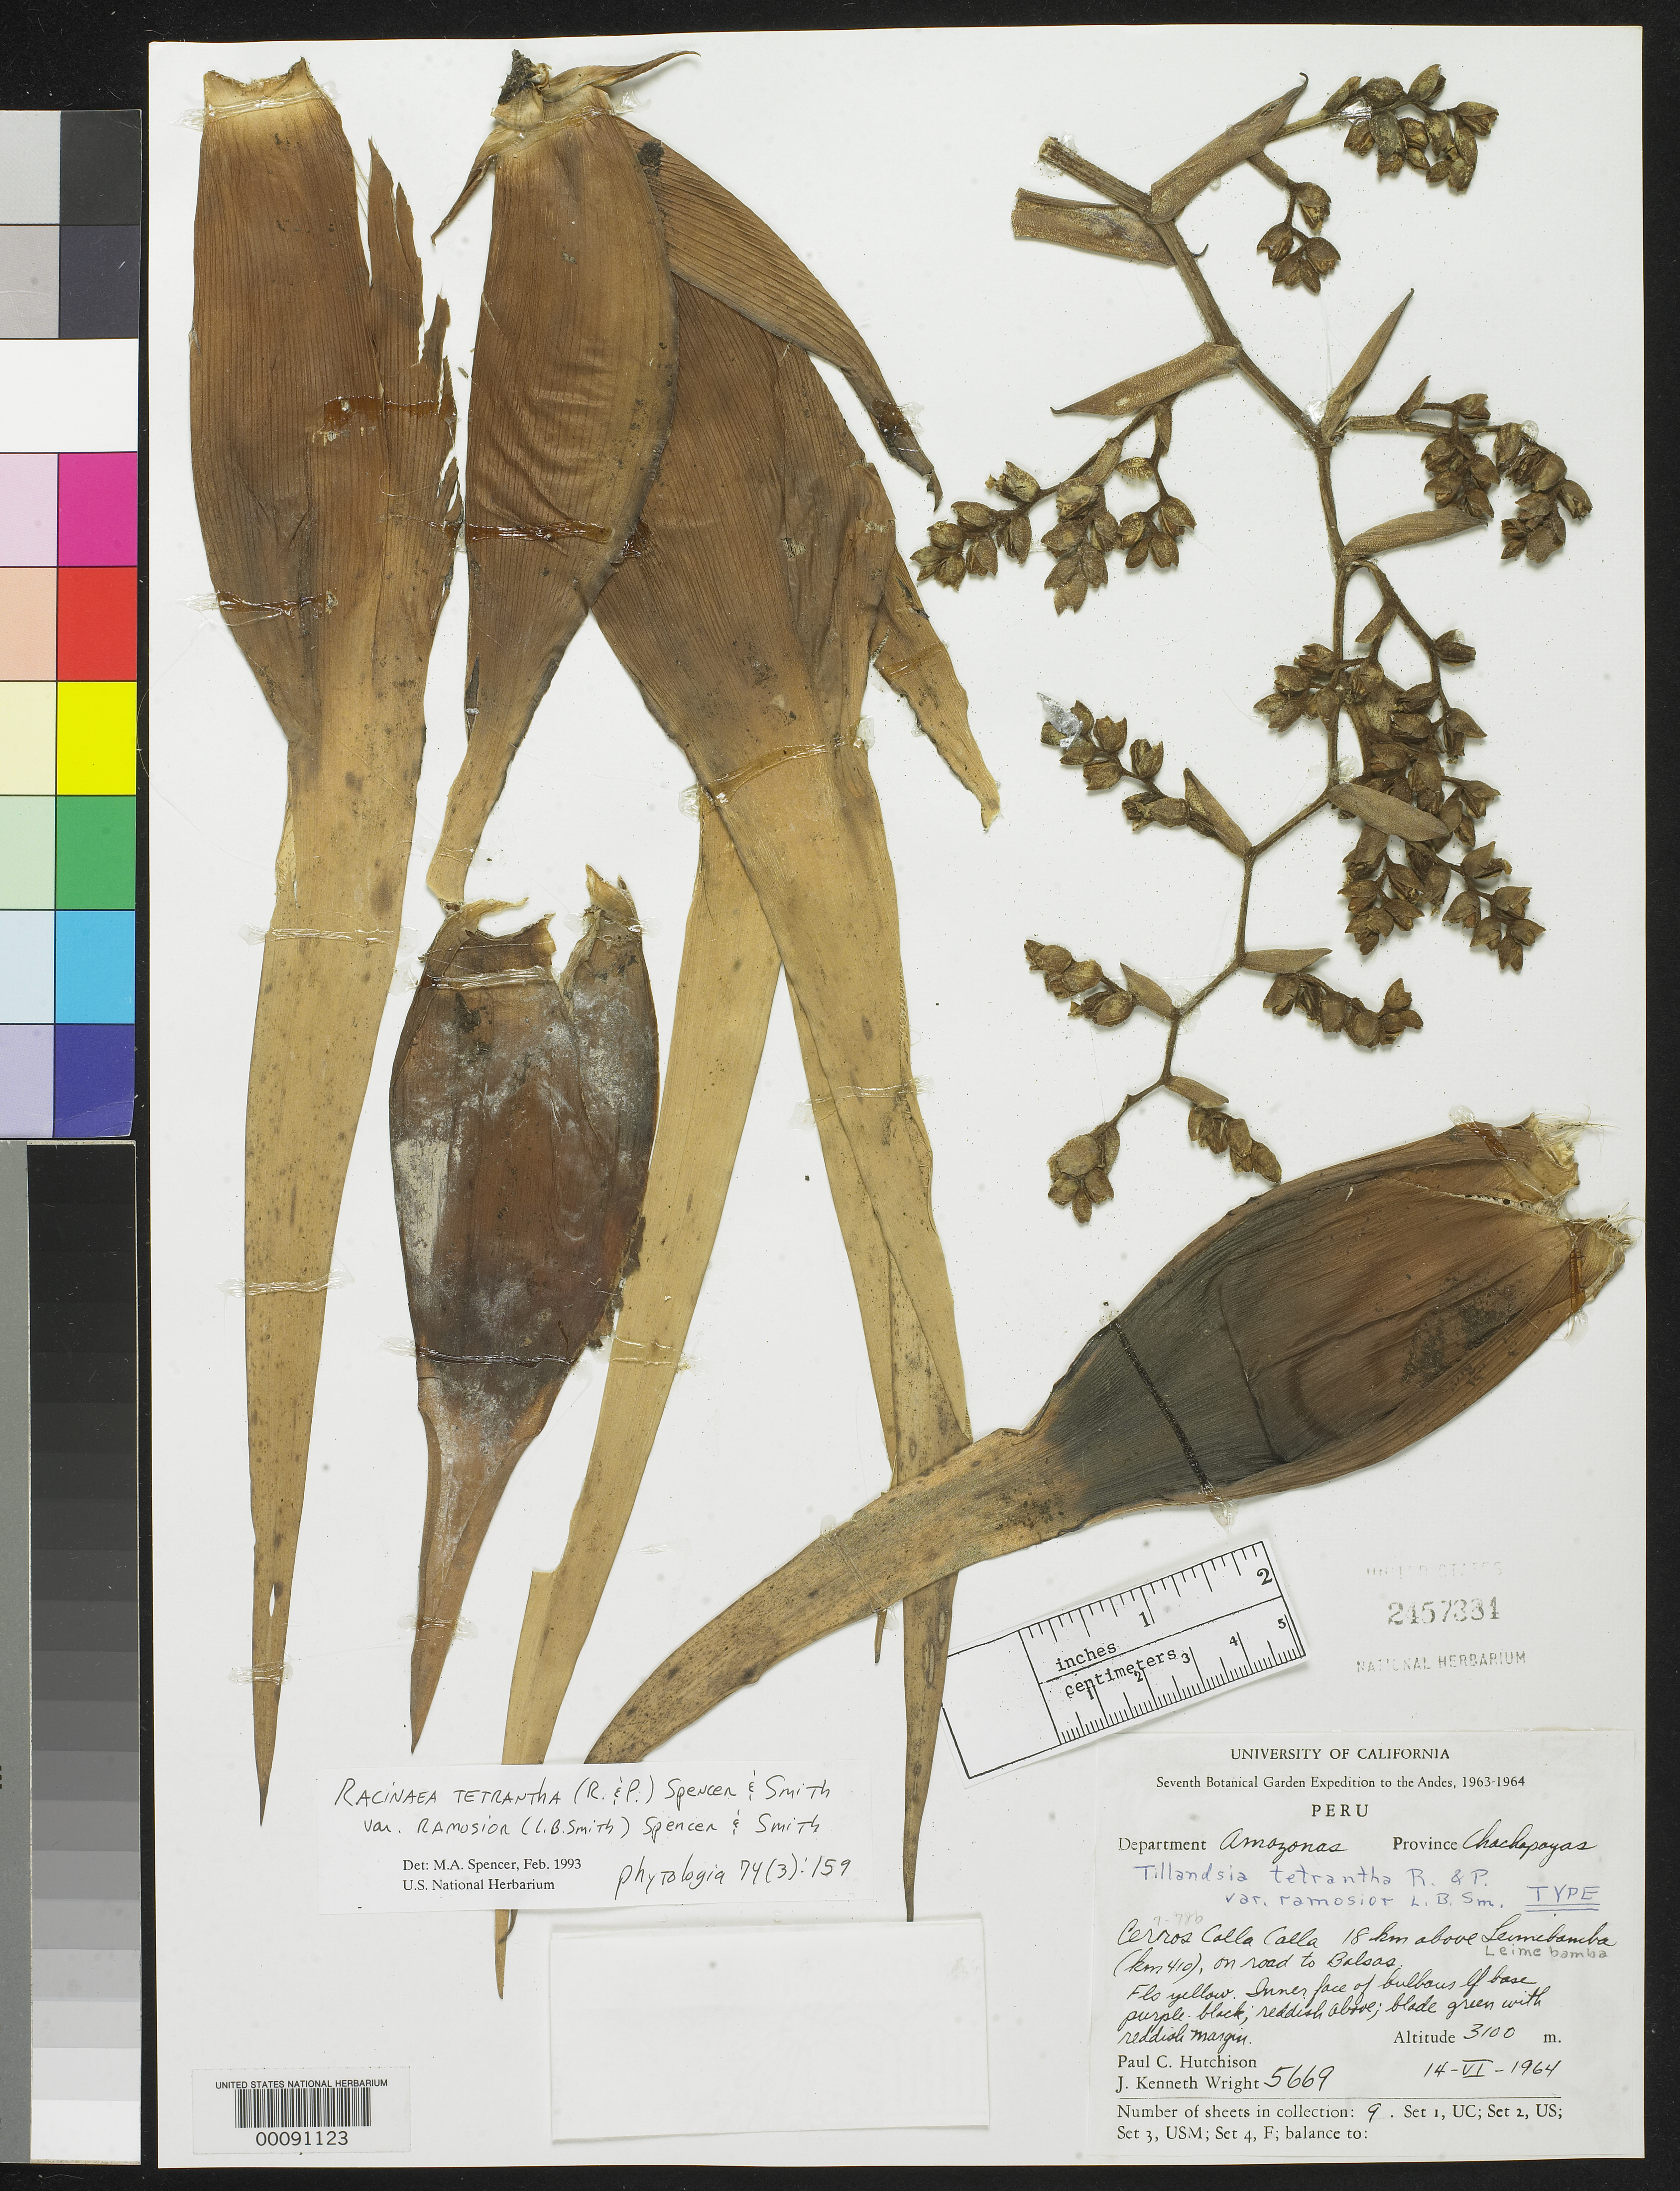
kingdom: Plantae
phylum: Tracheophyta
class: Liliopsida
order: Poales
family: Bromeliaceae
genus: Tillandsia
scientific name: Tillandsia tetrantha var. ramosior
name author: L.B. Sm.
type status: Holotype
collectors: P. C. Hutchison & J. K. Wright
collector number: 5669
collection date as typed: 14 Jun 1964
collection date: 1964-06-14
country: Peru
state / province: Amazonas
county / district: Chachapoyas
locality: Cerros Calla-Calla, 18 km above Leimebamba (km 410) on road to Balsas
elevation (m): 3100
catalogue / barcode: US 2457384